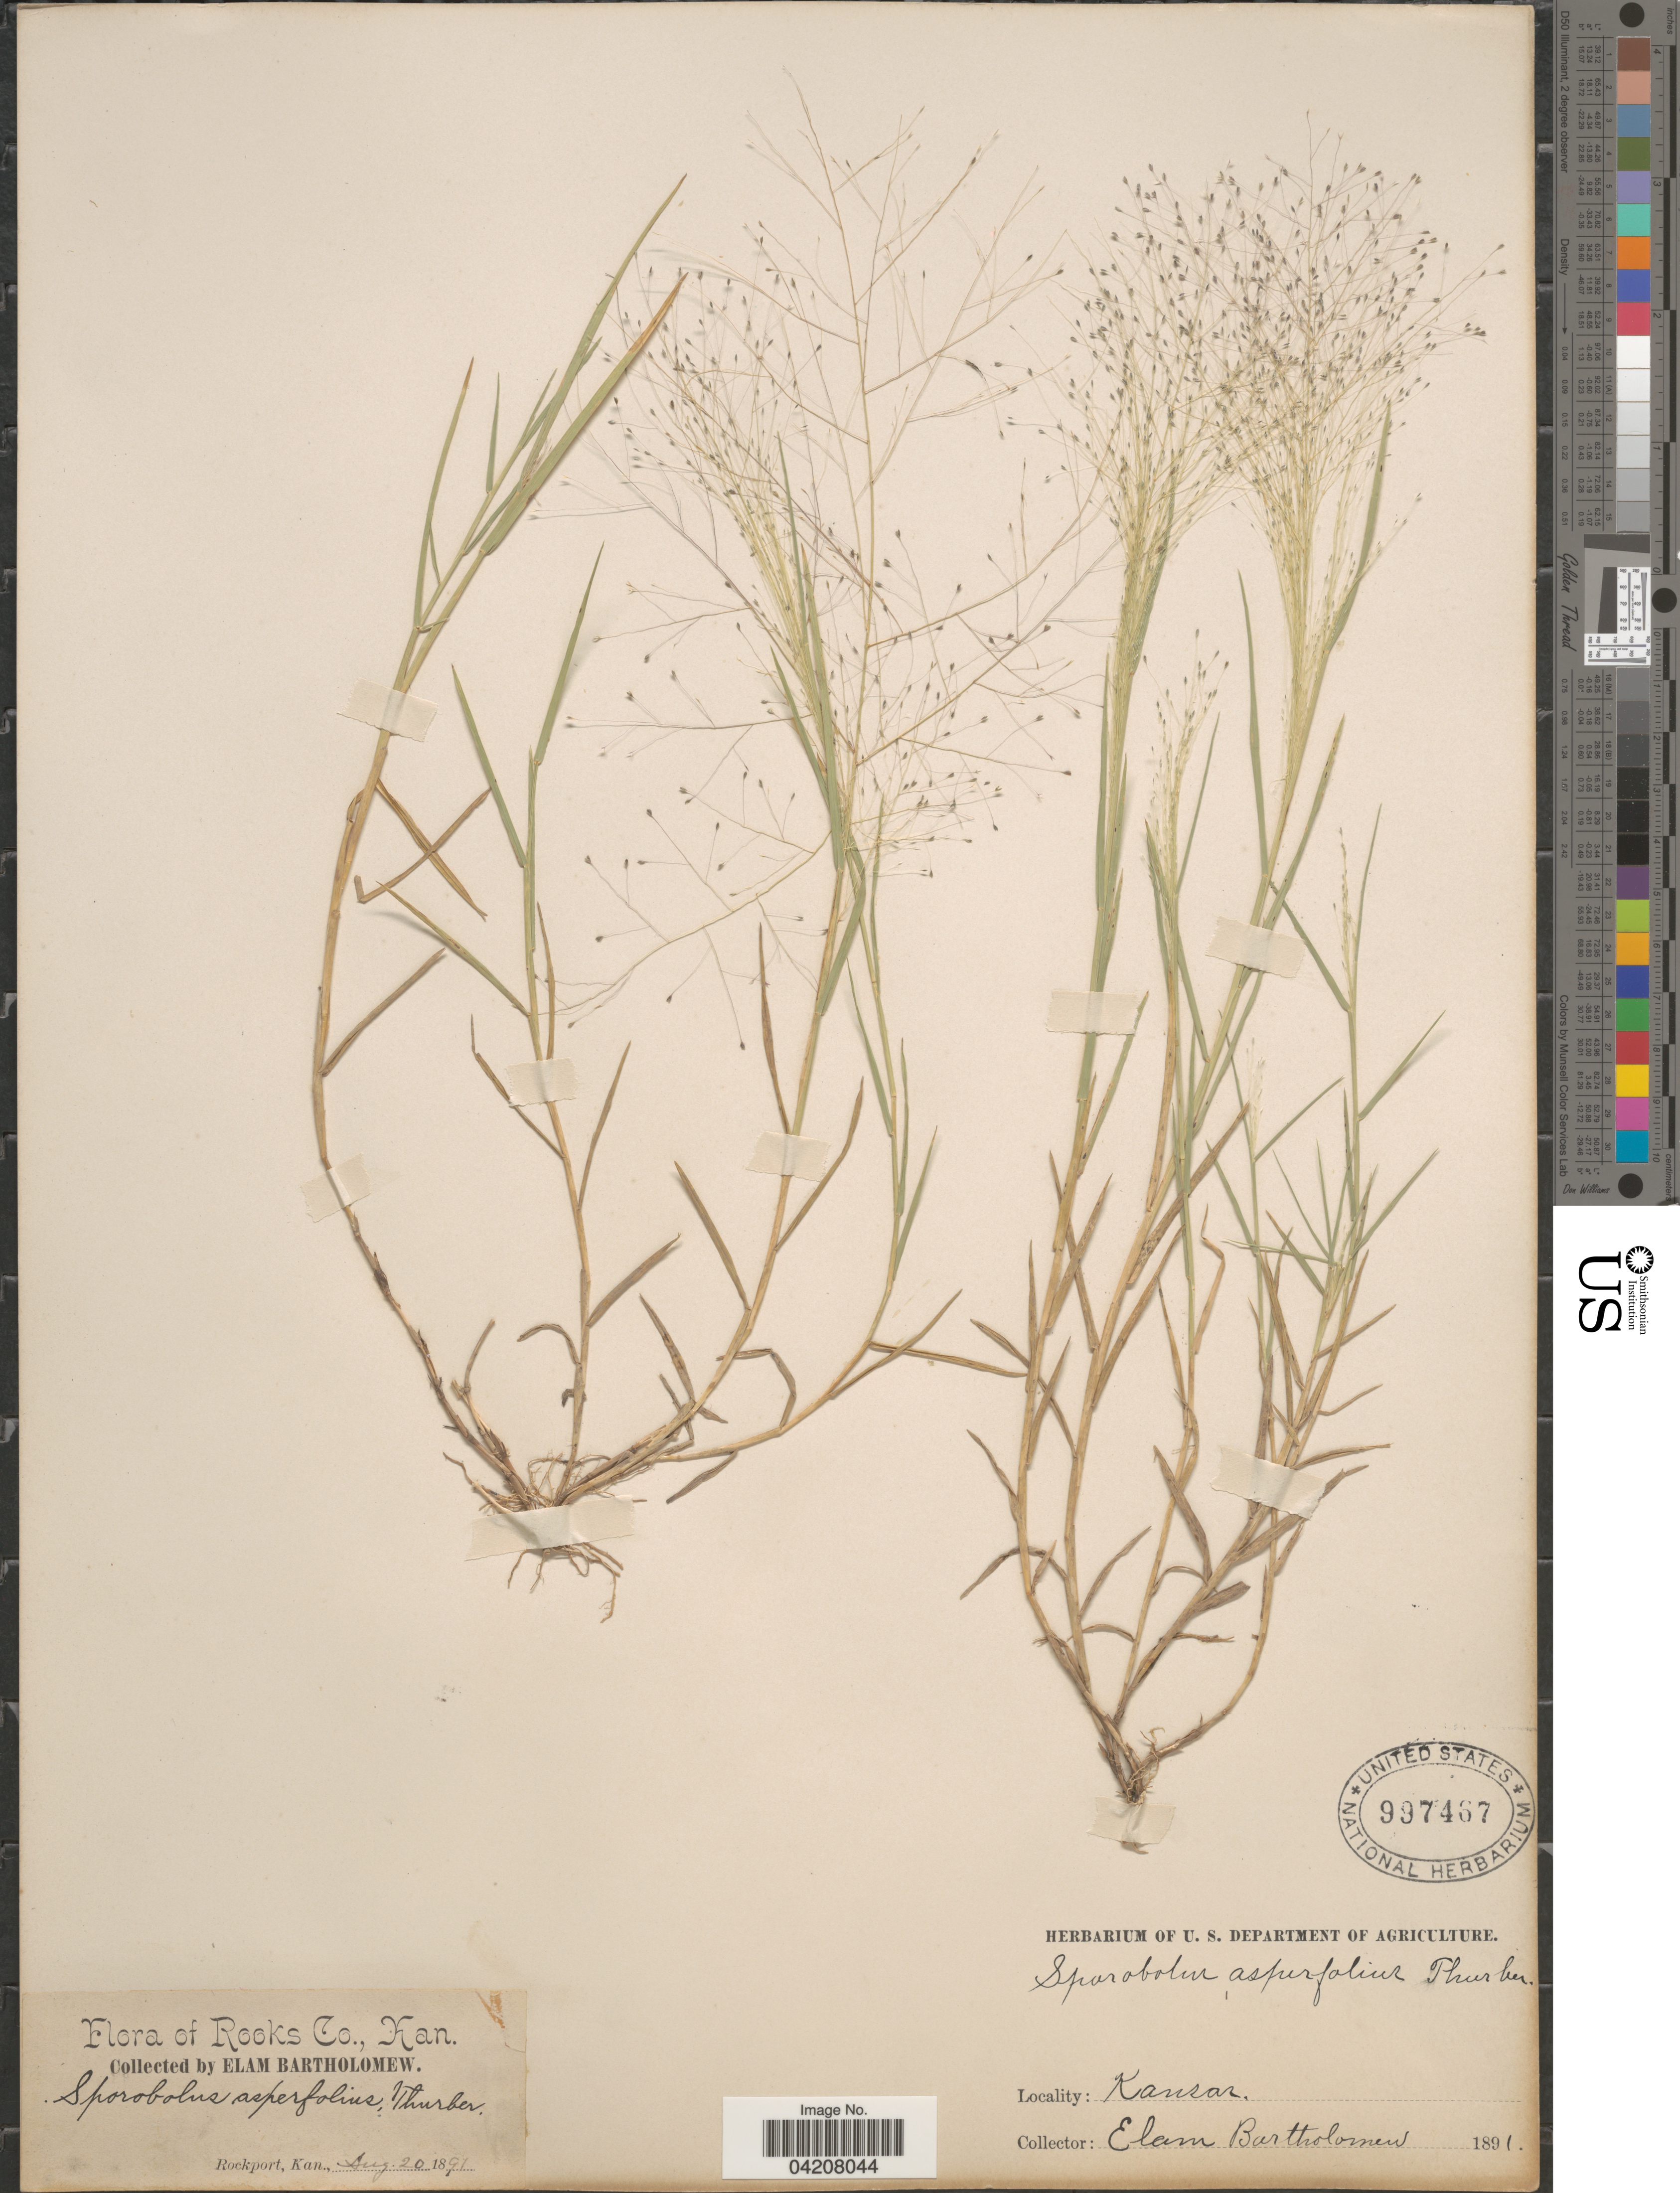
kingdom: Plantae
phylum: Tracheophyta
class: Liliopsida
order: Poales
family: Poaceae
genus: Muhlenbergia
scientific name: Muhlenbergia asperifolia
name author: (Nees & Meyen ex Trin.) Parodi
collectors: E. Bartholomew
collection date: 1891-08-20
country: United States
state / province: Kansas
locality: Rooks Co. Rockport.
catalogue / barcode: US 997467